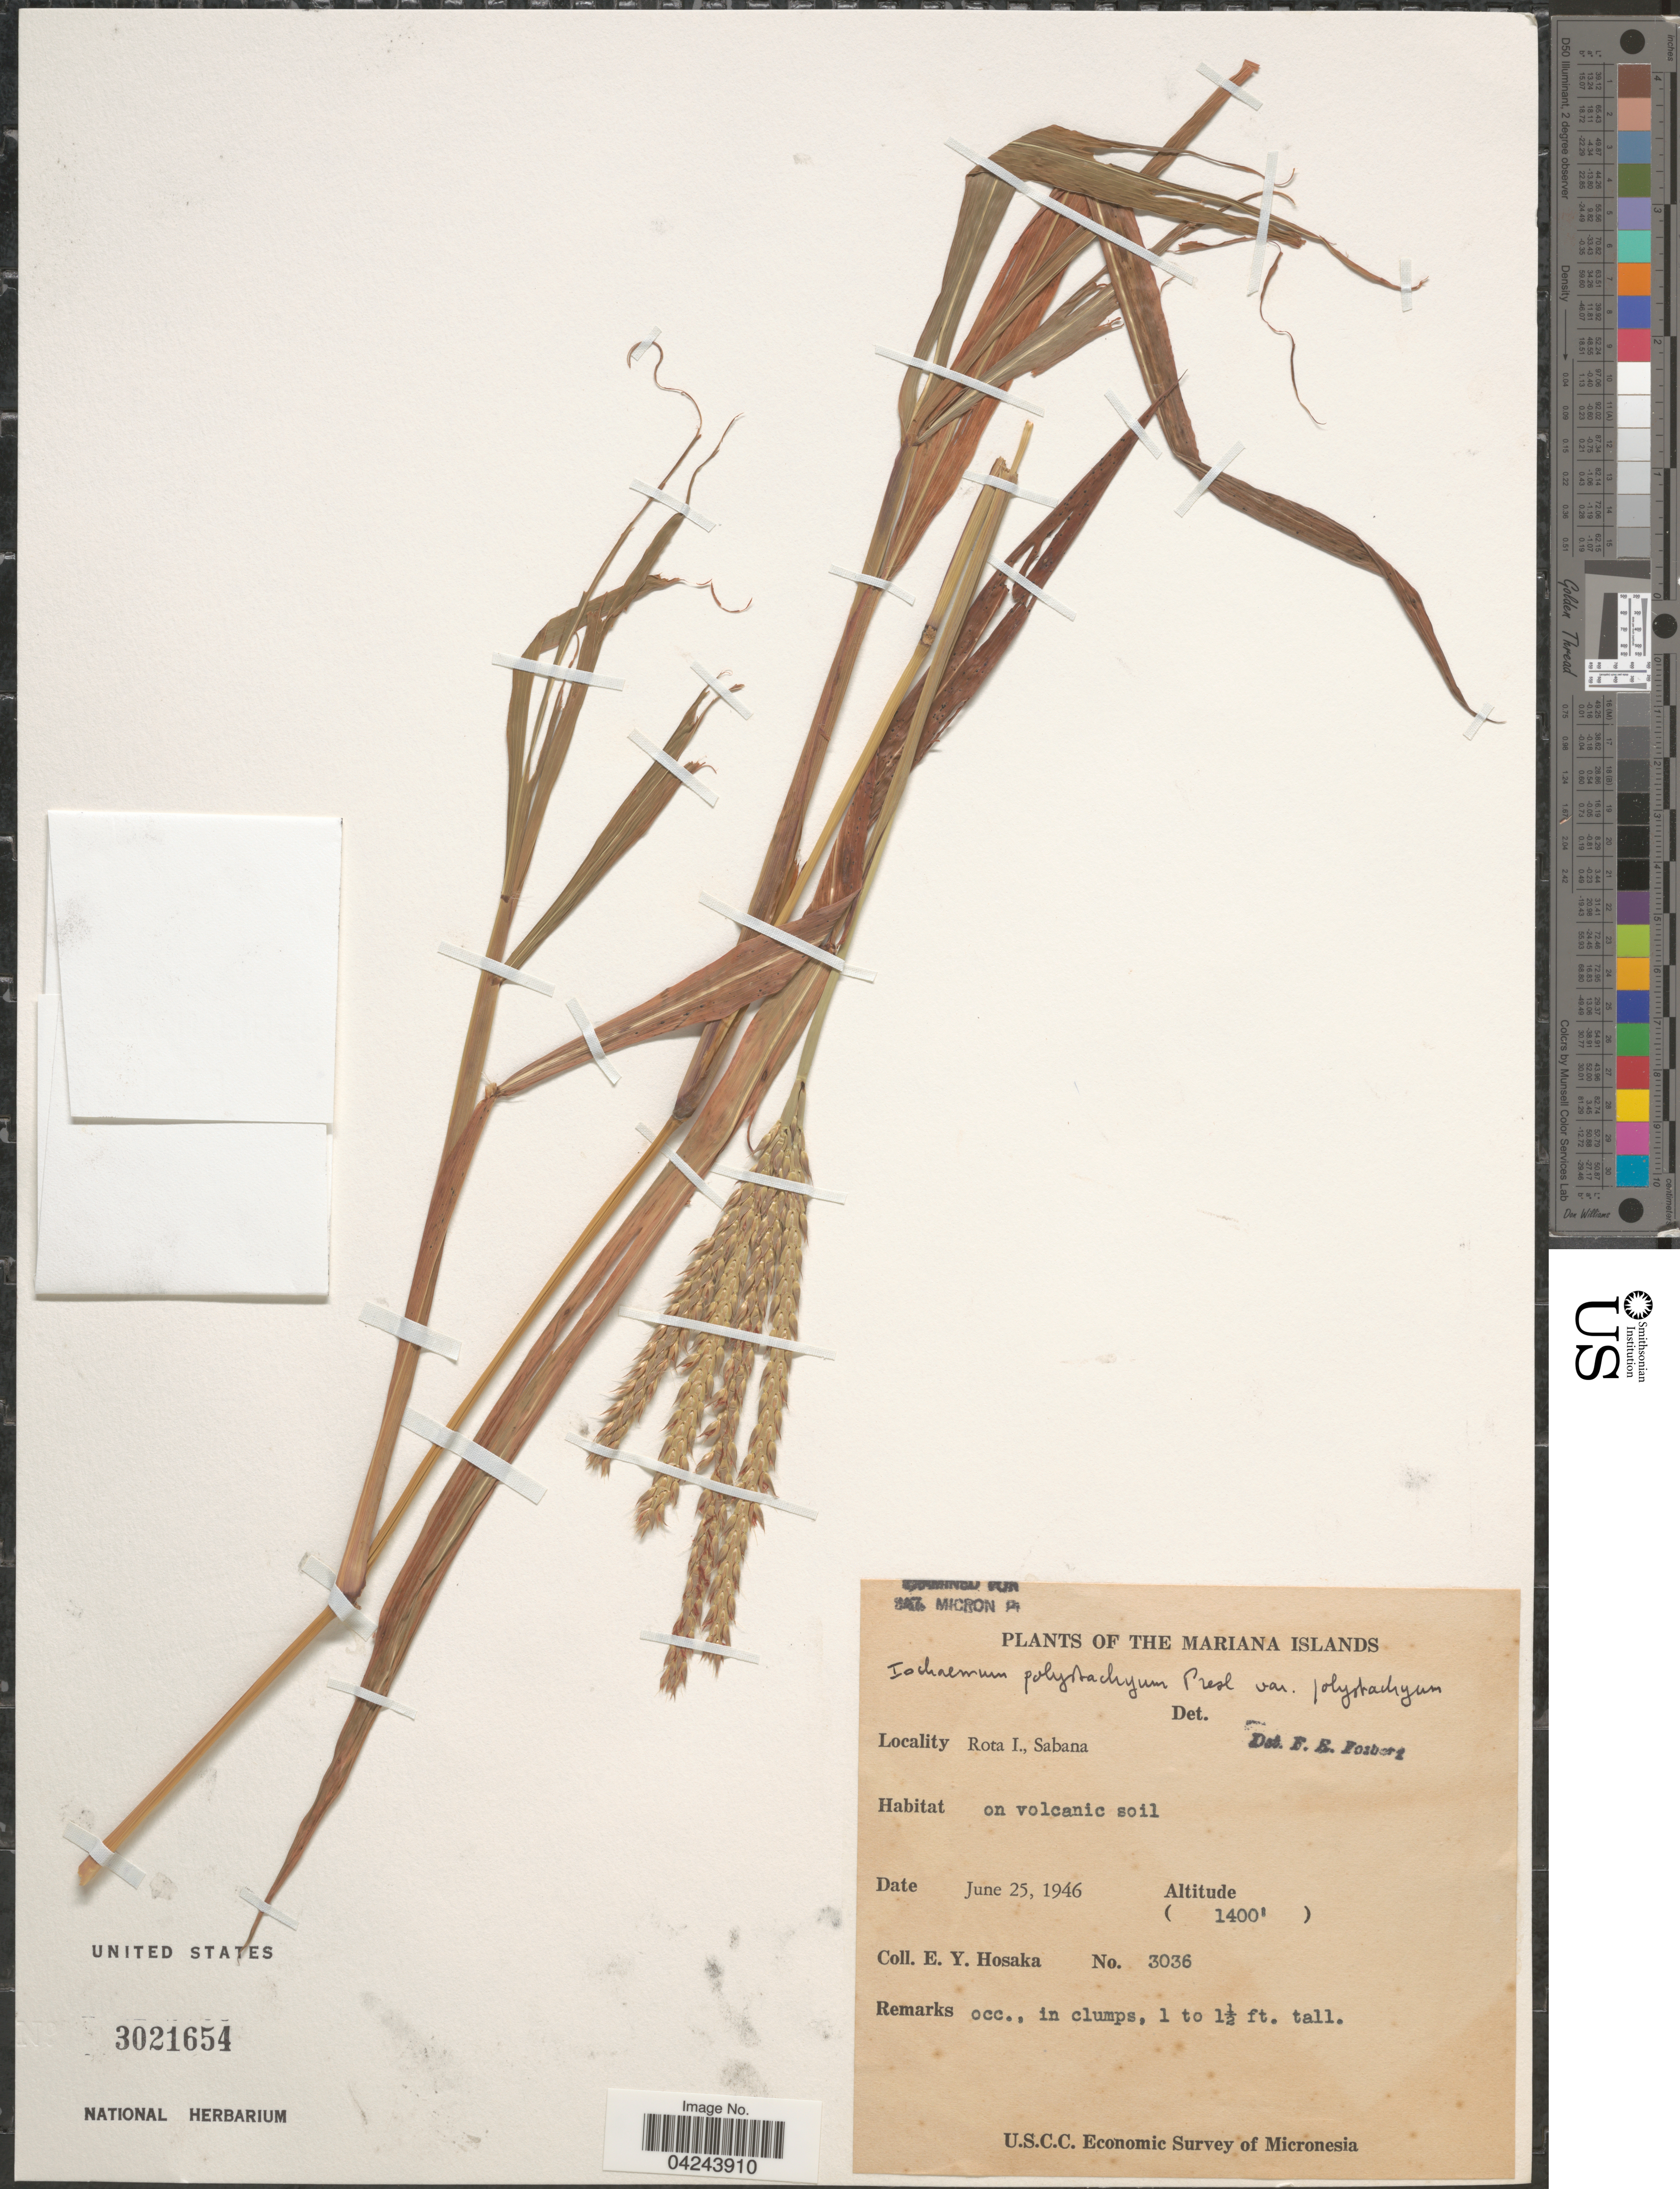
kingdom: Plantae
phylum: Tracheophyta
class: Liliopsida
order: Poales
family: Poaceae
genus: Ischaemum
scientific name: Ischaemum polystachyum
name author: J. Presl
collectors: E. Y. Hosaka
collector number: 3036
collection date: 1946-06-25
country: Northern Mariana Islands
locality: The Mariana Islands. Rota I., Sabana. On volcanic soil. U.S.C.C. Economic Survey of Micronesia.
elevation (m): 427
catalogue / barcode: US 3021654